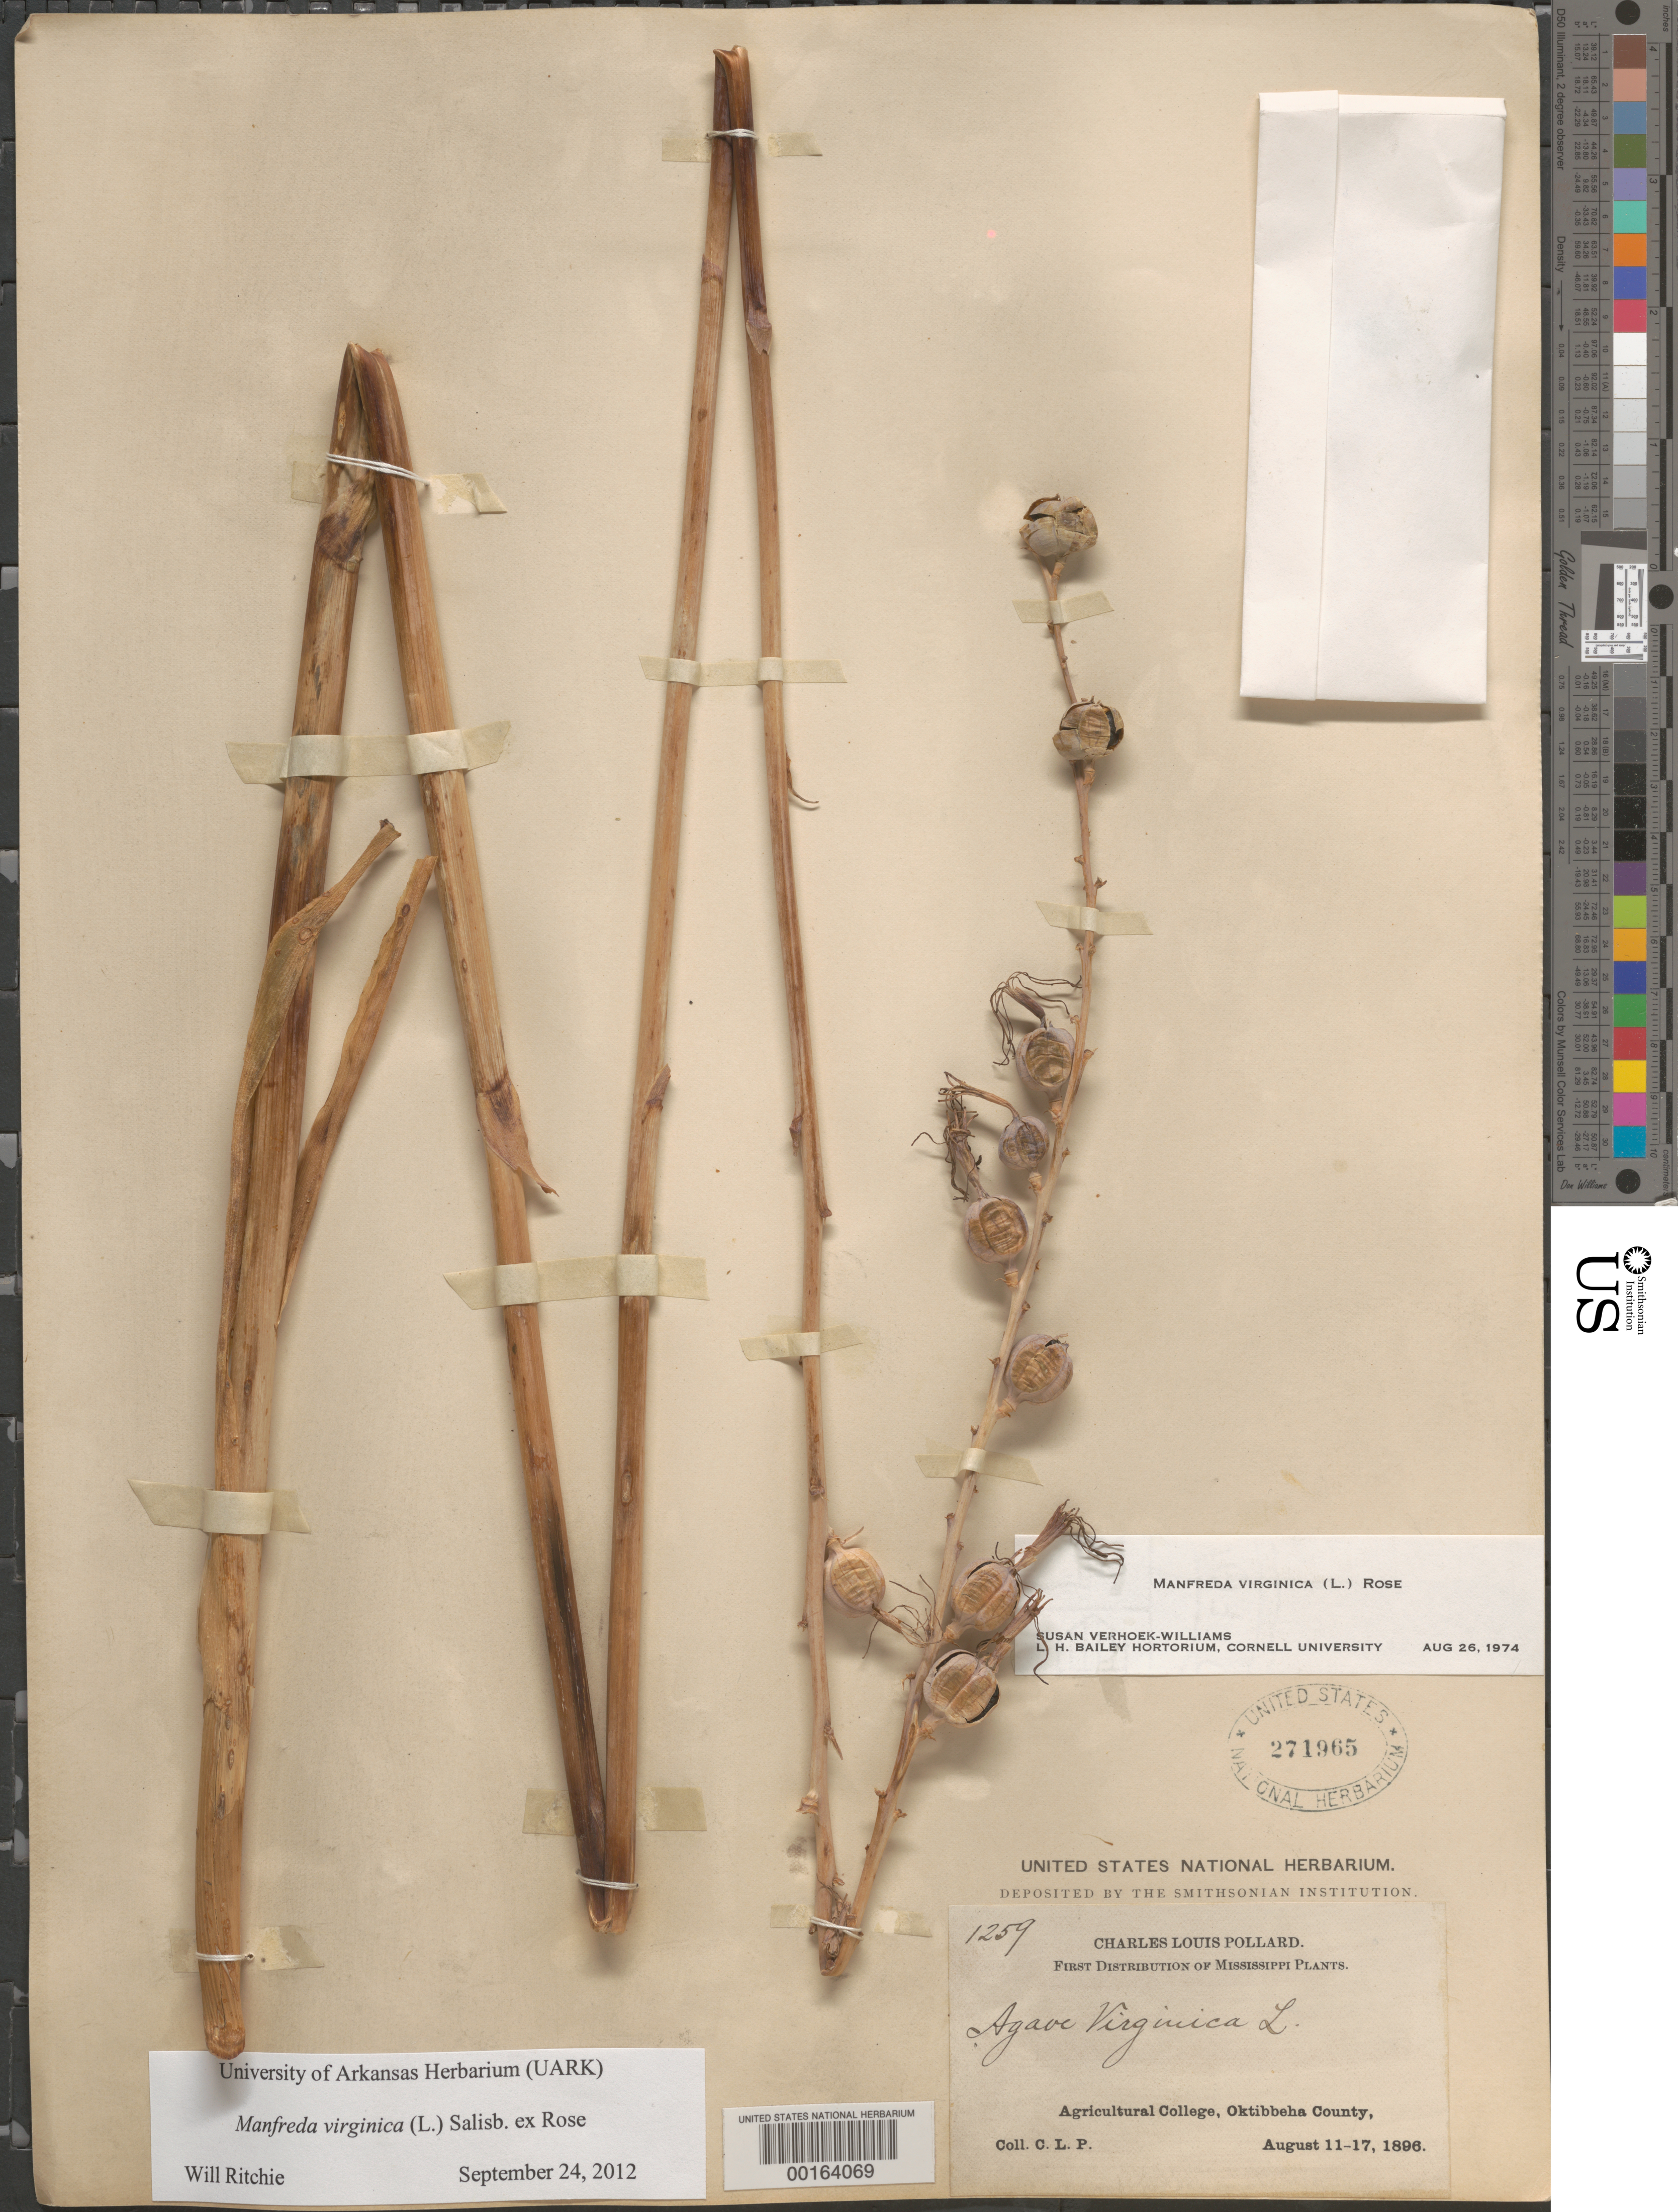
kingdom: Plantae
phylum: Tracheophyta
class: Liliopsida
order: Asparagales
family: Asparagaceae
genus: Manfreda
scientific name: Manfreda virginica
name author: (L.) Salisb. ex Rose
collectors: C. L. Pollard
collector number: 1259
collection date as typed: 11 Aug 1896 to 17 Aug 1896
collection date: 1896-08-11/1896-08-17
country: United States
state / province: Mississippi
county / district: Oktibbeha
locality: Agricultural College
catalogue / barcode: US 271965